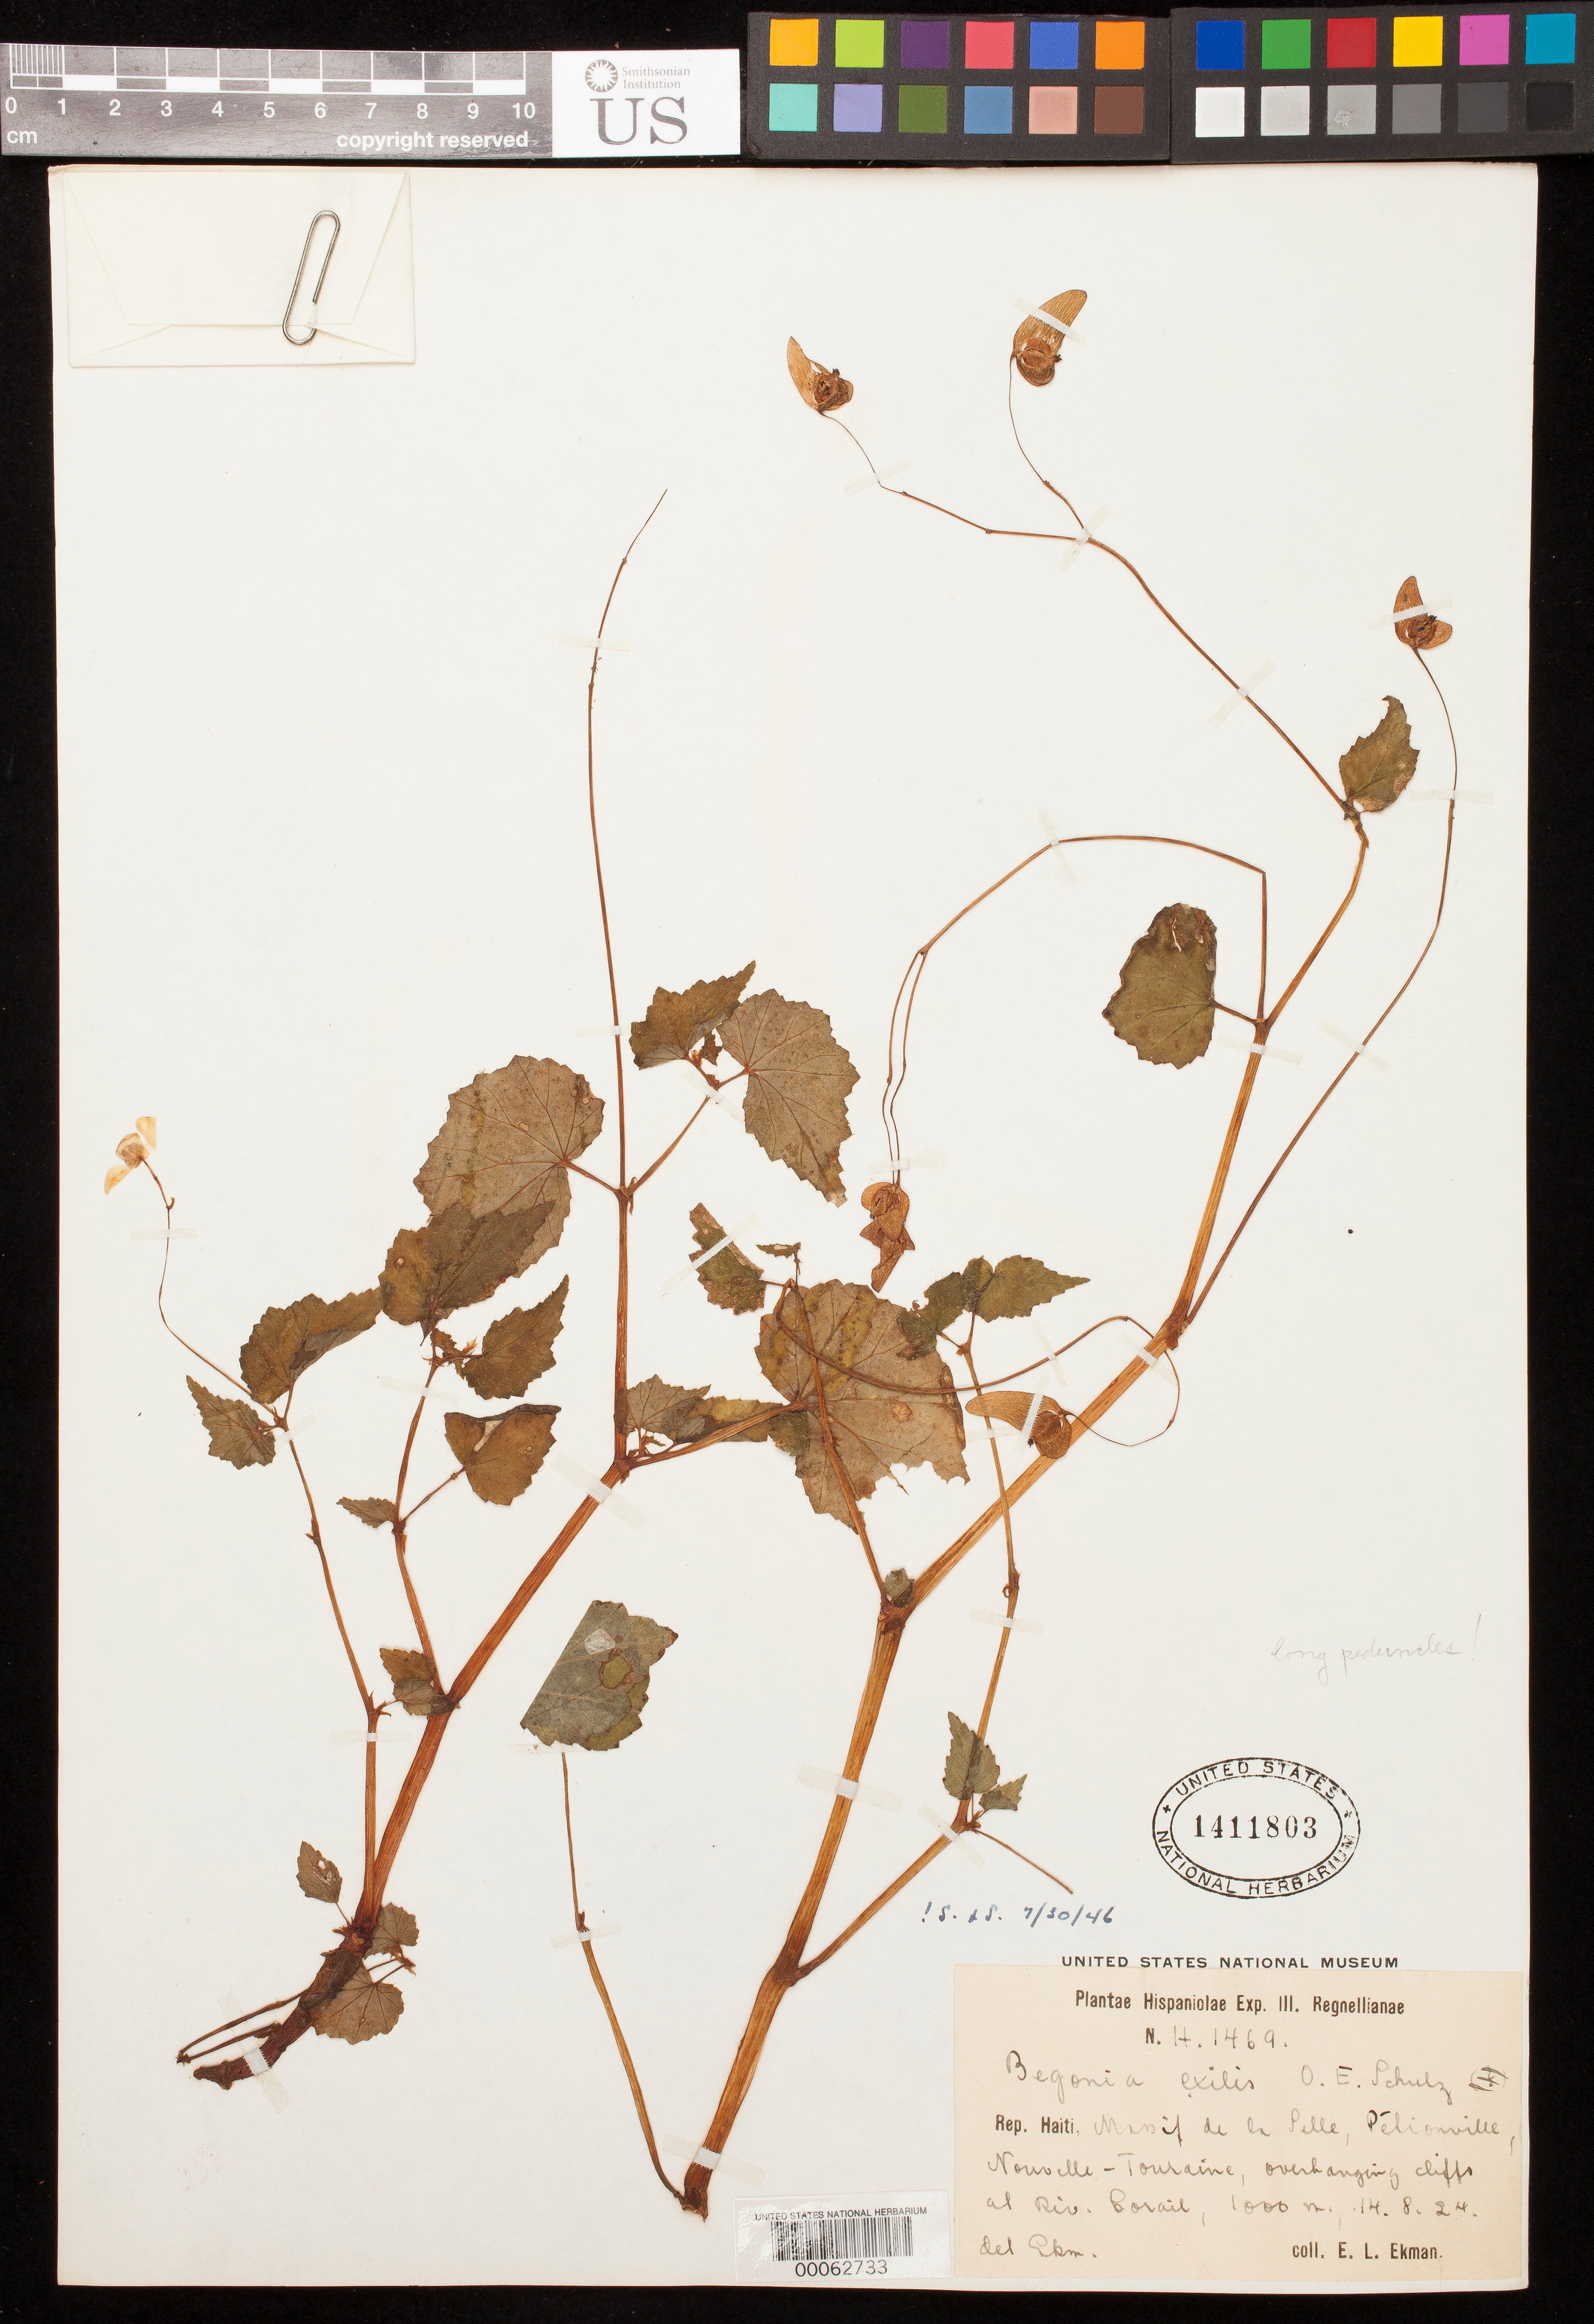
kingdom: Plantae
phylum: Tracheophyta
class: Magnoliopsida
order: Cucurbitales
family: Begoniaceae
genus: Begonia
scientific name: Begonia exilis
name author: O.E. Schulz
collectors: E. L. Ekman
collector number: H.1469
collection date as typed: Transcribed d/m/y: 14/8/24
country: Haiti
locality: Hispaniolae Exp. III. Regnellianae. Massif de la Pelle, Pétionville, Nouvelle-Touraine, at Riv. Borail [interpreted].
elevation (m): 1000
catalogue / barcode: US 1411803